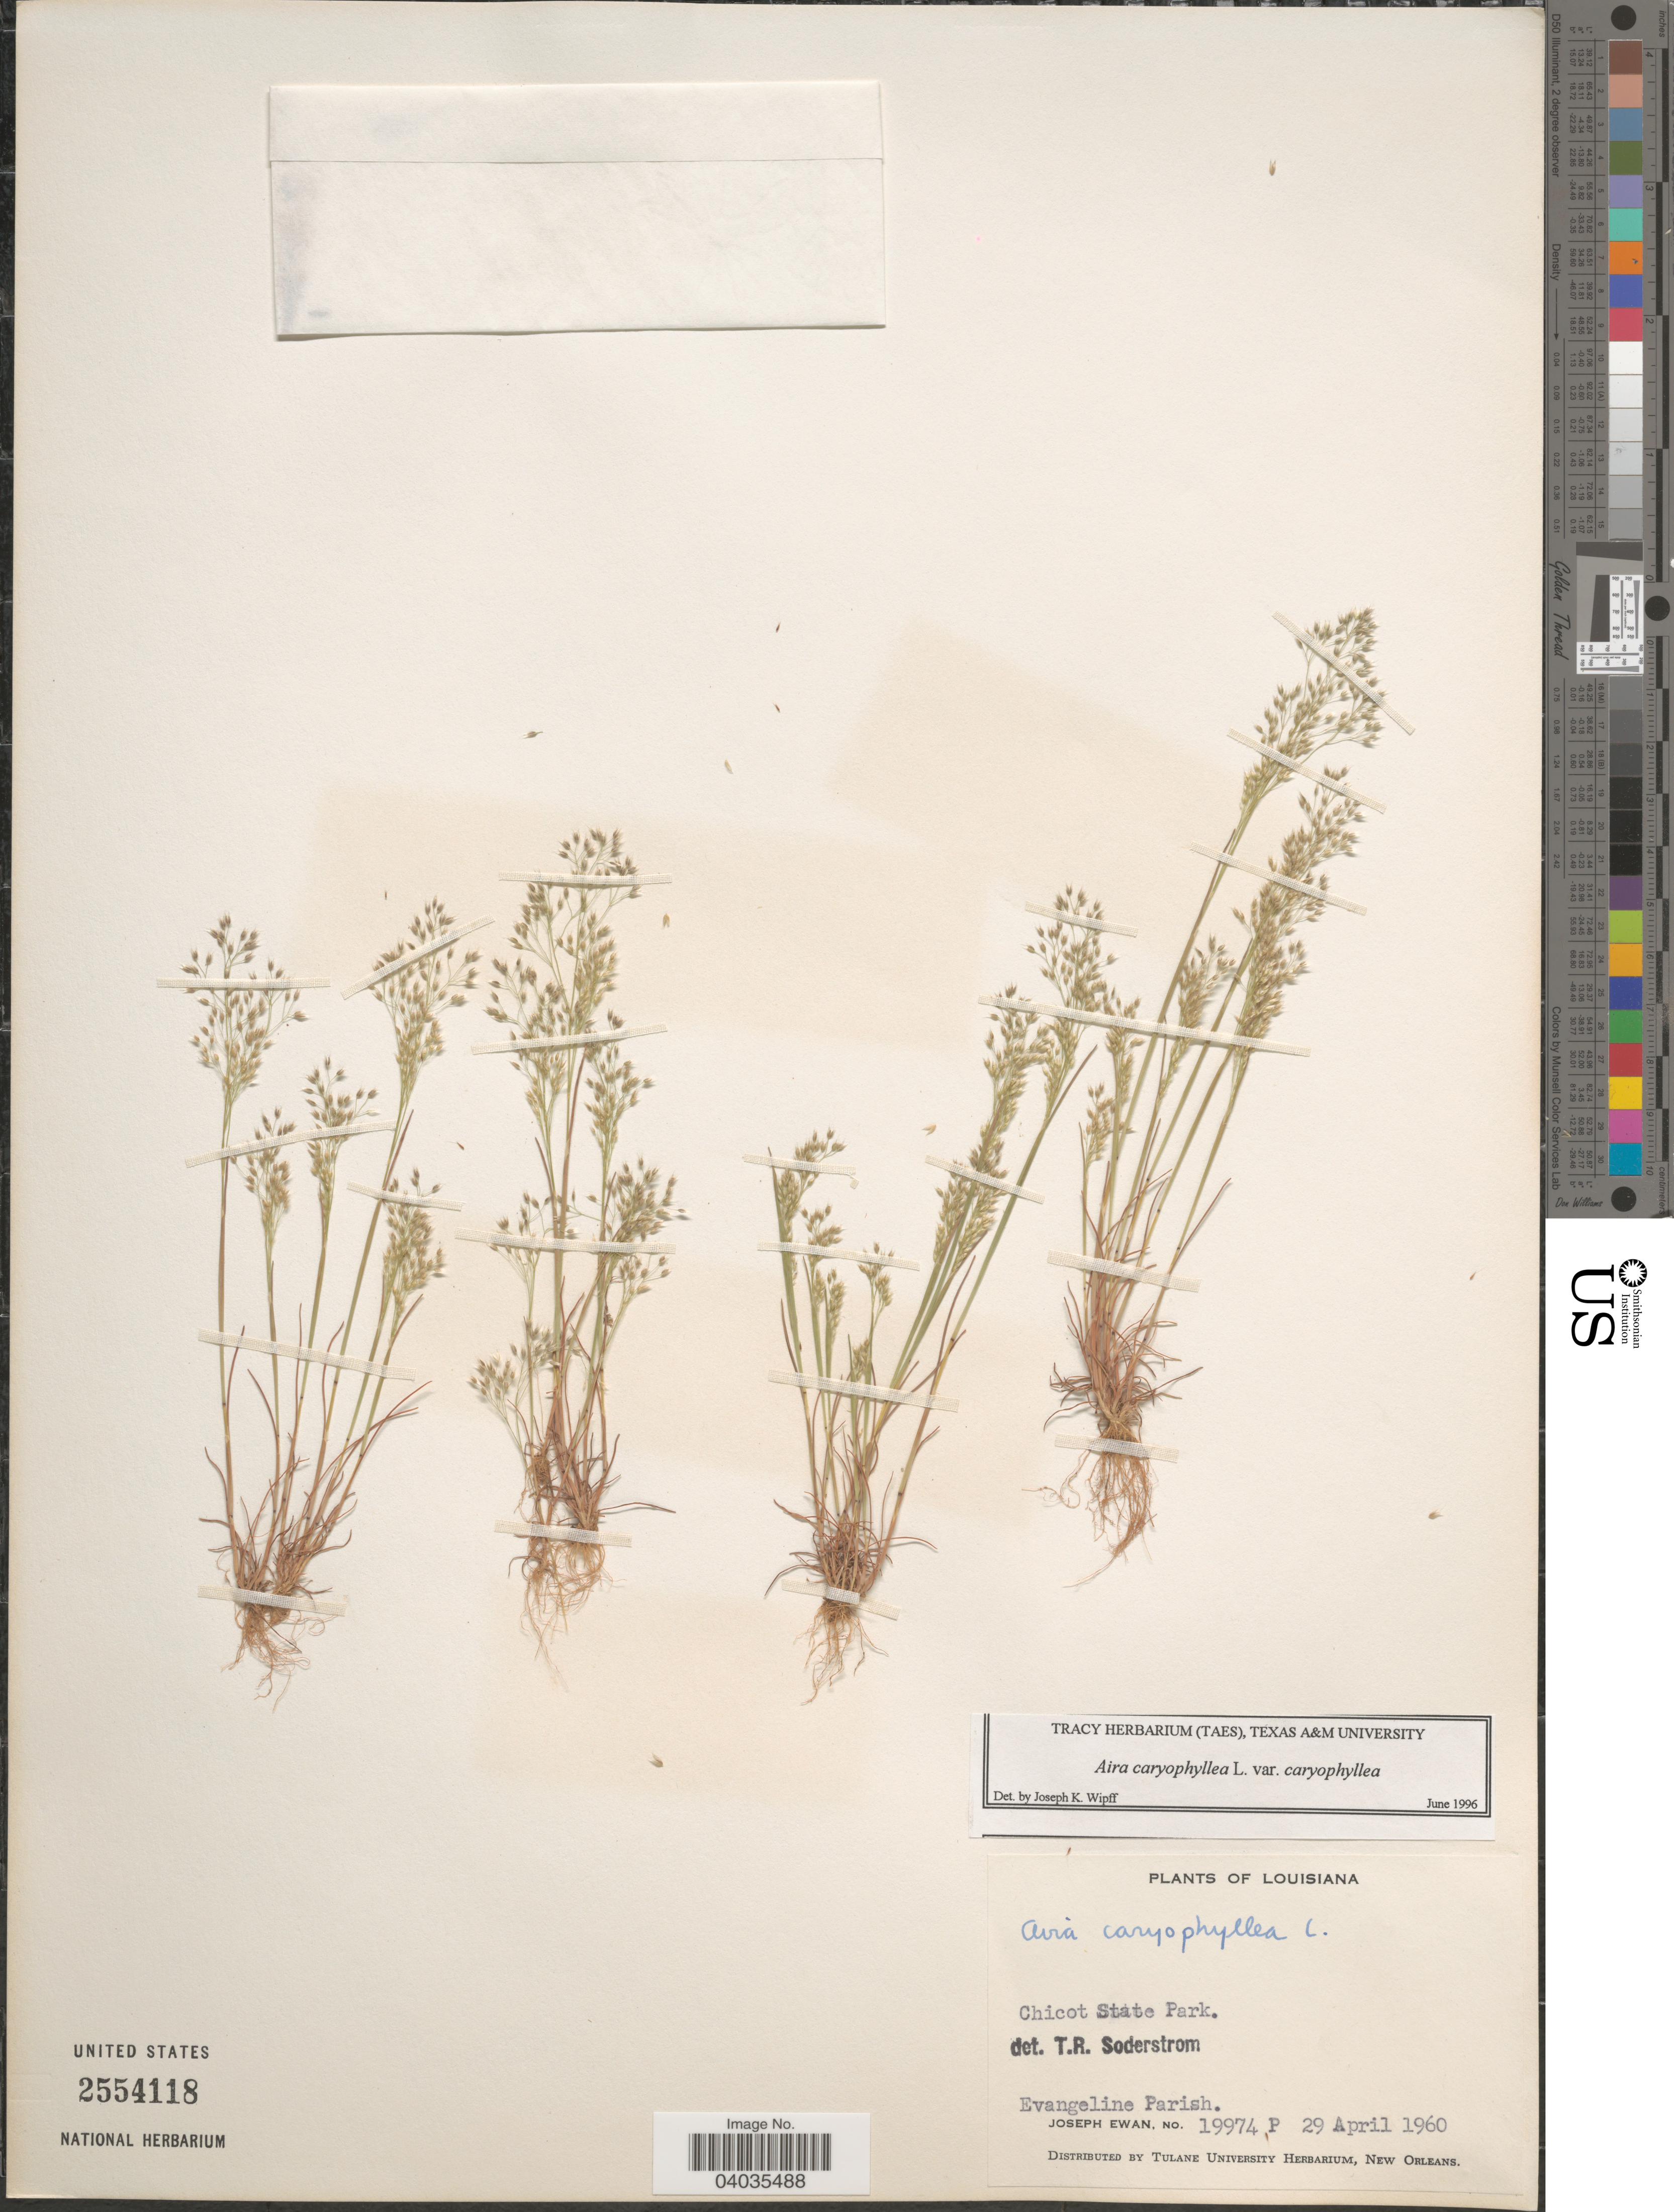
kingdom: Plantae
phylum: Tracheophyta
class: Liliopsida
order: Poales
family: Poaceae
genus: Aira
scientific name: Aira caryophyllea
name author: L.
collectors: J. A. Ewan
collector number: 19974P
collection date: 1960-04-29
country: United States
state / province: Louisiana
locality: Chicot State Park. Evangeline Parish.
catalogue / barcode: US 2554118